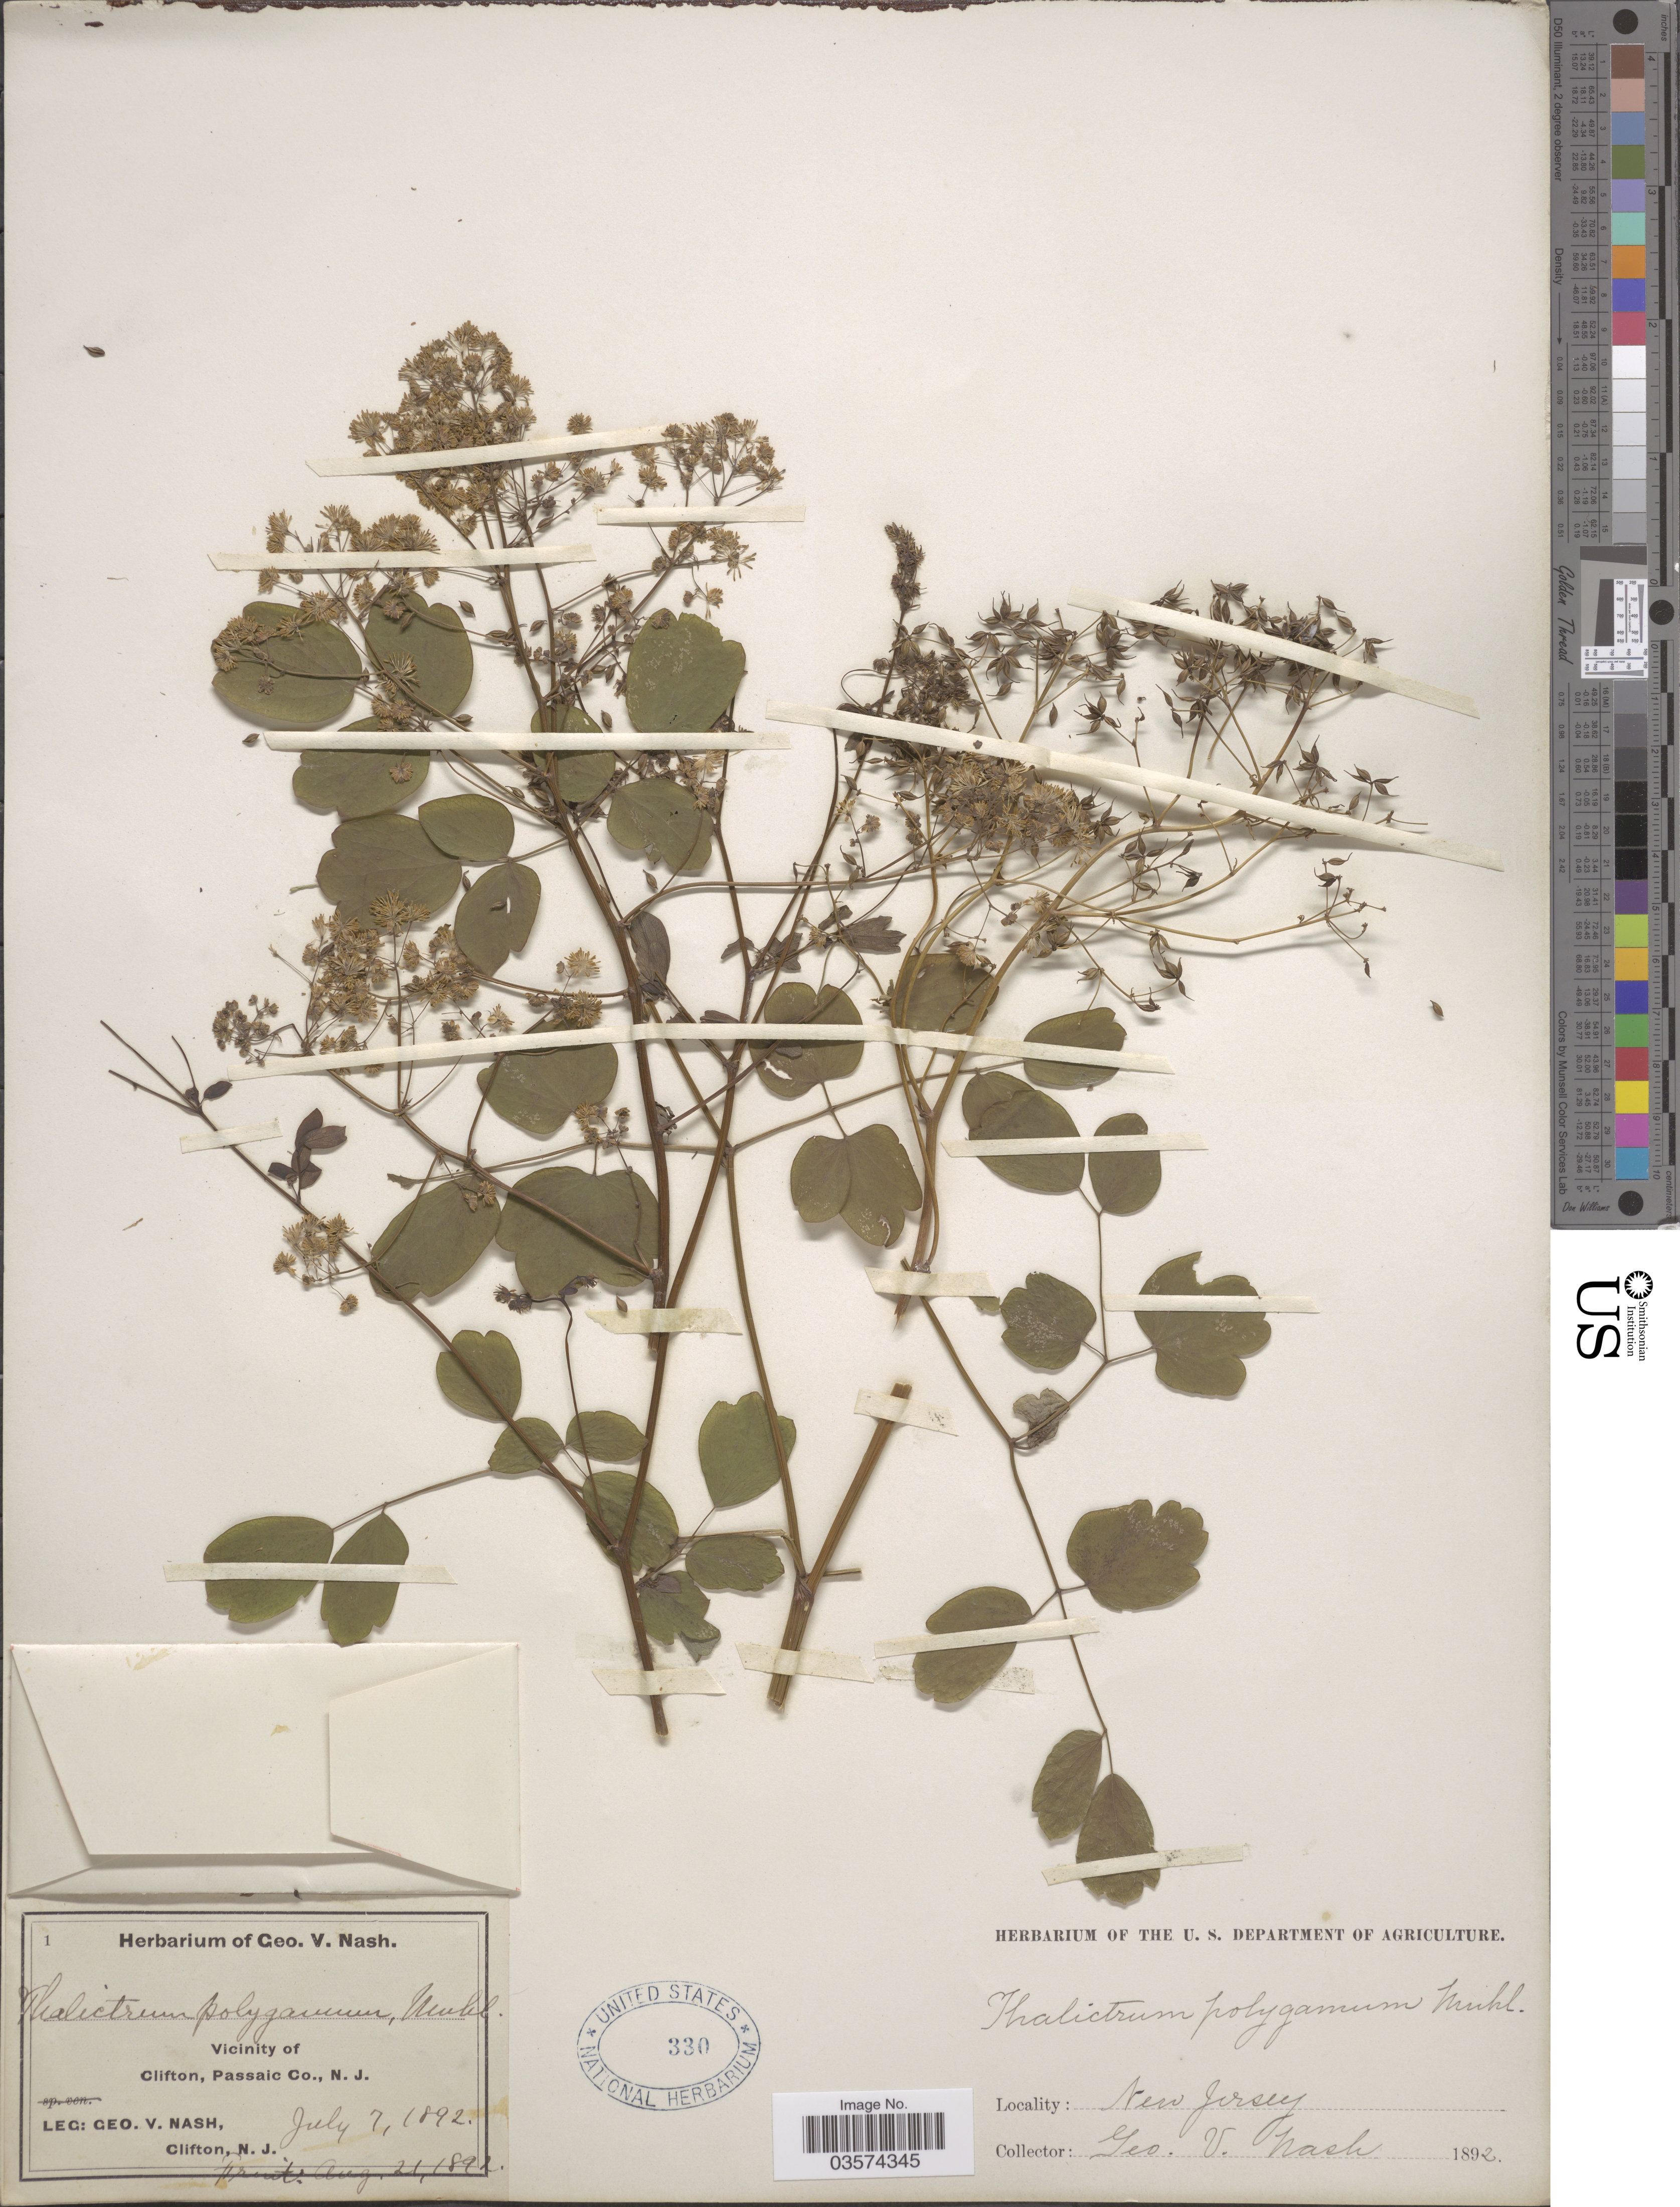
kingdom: Plantae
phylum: Tracheophyta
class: Magnoliopsida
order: Ranunculales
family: Ranunculaceae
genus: Thalictrum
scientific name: Thalictrum pubescens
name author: Pursh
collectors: G. V. Nash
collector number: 1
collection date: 1892-07-07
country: United States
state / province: New Jersey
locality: Vicinity of Clifton, Passaic Co.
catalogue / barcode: US 330